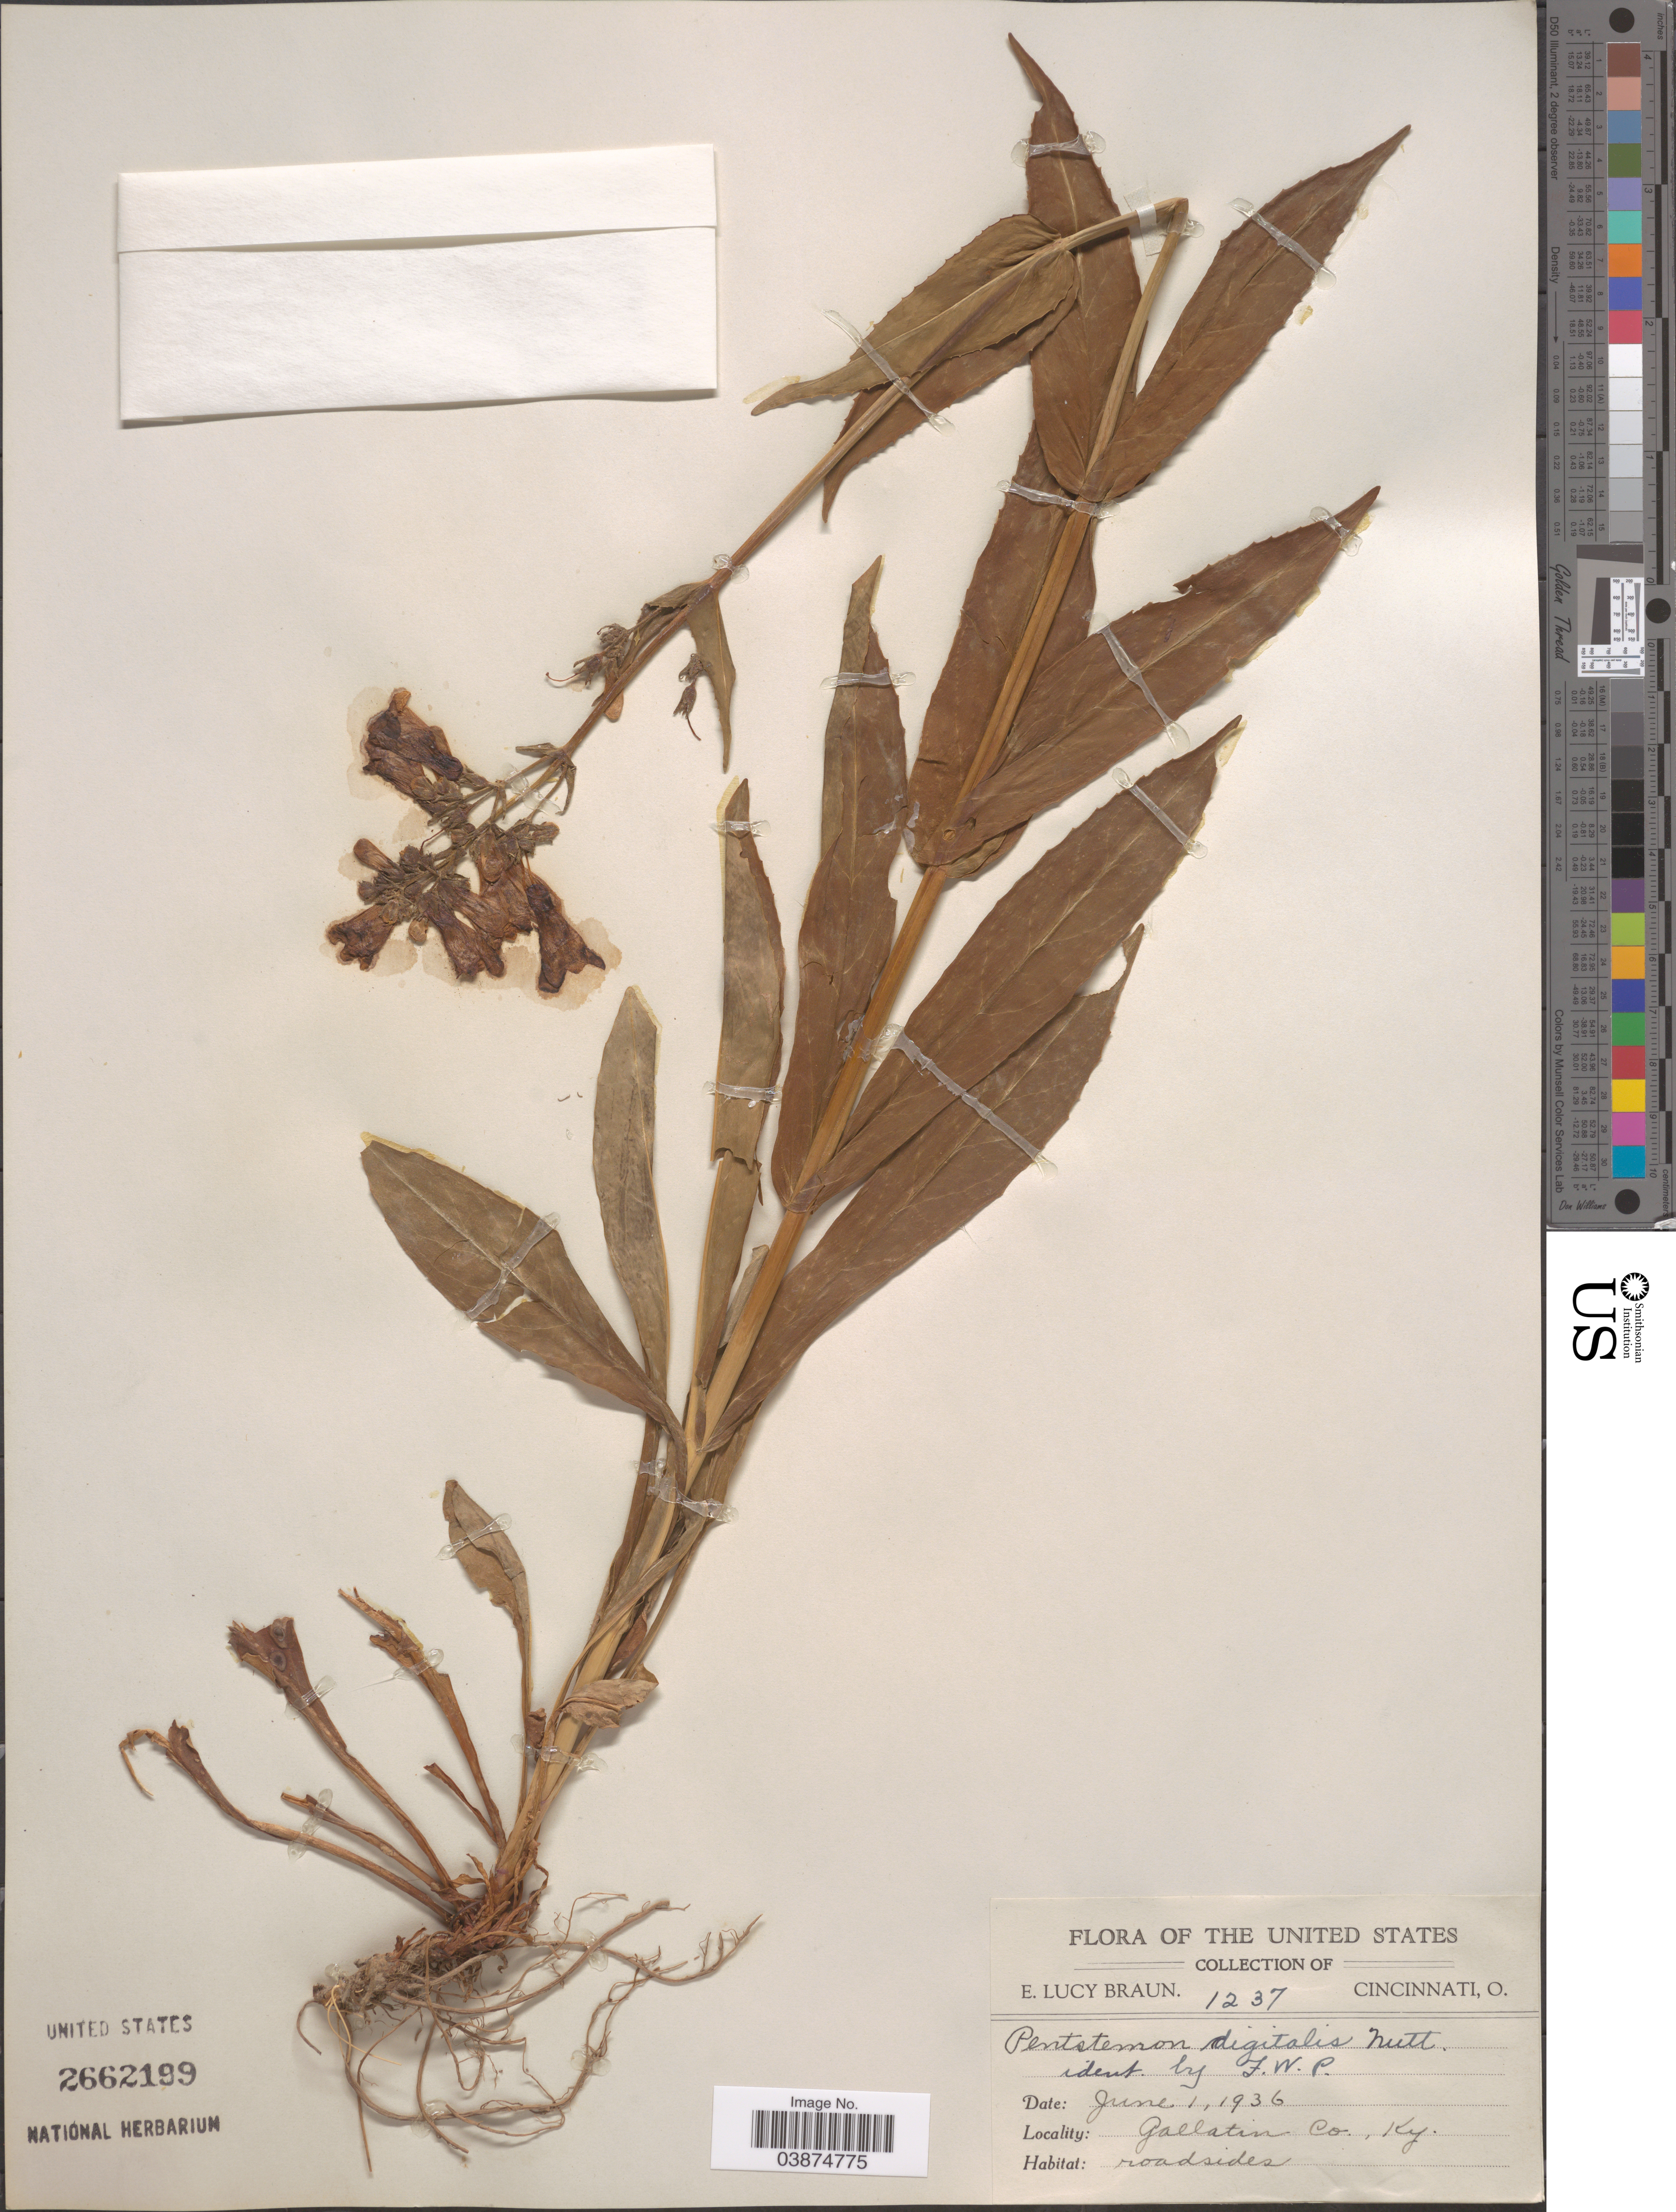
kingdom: Plantae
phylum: Tracheophyta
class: Magnoliopsida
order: Lamiales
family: Plantaginaceae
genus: Penstemon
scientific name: Penstemon digitalis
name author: Nutt. ex Sims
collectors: E. L. Braun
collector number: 1237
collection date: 1936-06-01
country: United States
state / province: Kentucky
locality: Gallatin Co.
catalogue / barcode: US 2662199